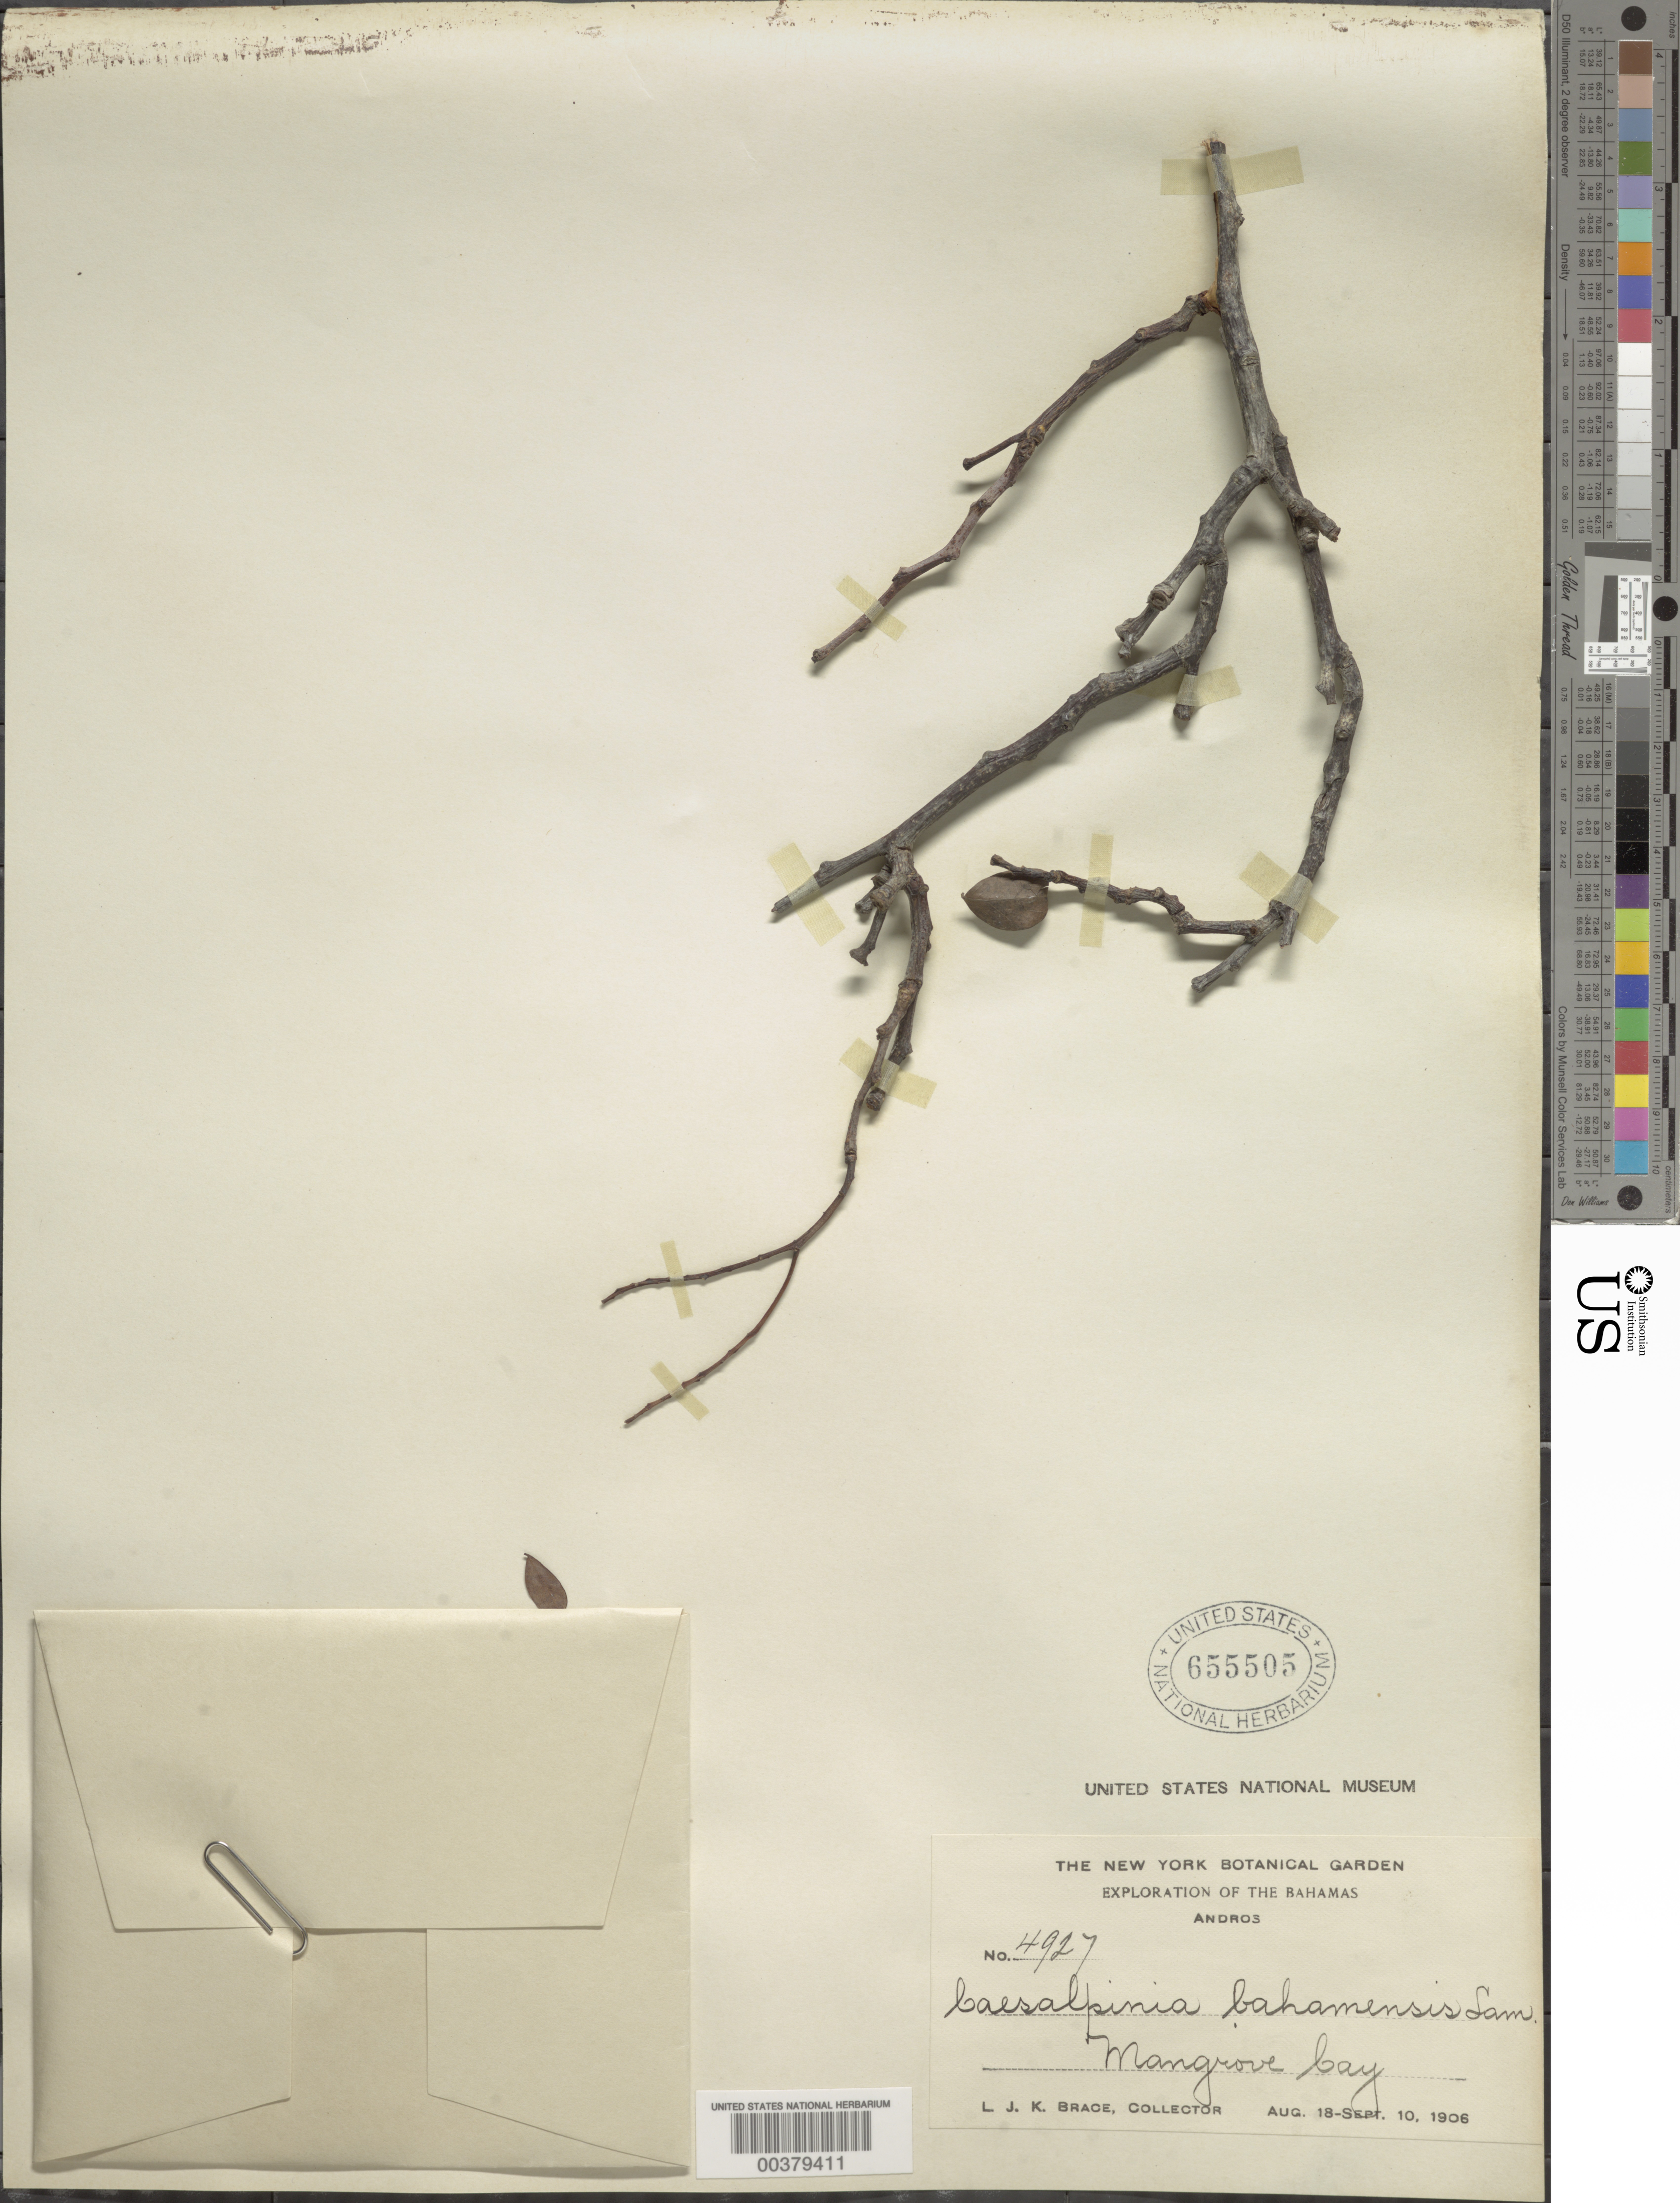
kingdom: Plantae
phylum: Tracheophyta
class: Magnoliopsida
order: Fabales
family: Fabaceae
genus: Caesalpinia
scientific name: Caesalpinia bahamensis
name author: Lam.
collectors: L. J. K. Brace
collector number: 4927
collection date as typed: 18 Aug 1906 to 10 Sep 1906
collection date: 1906-08-18/1906-09-10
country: Bahamas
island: Andros Island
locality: Mangrove bay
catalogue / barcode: US 655505